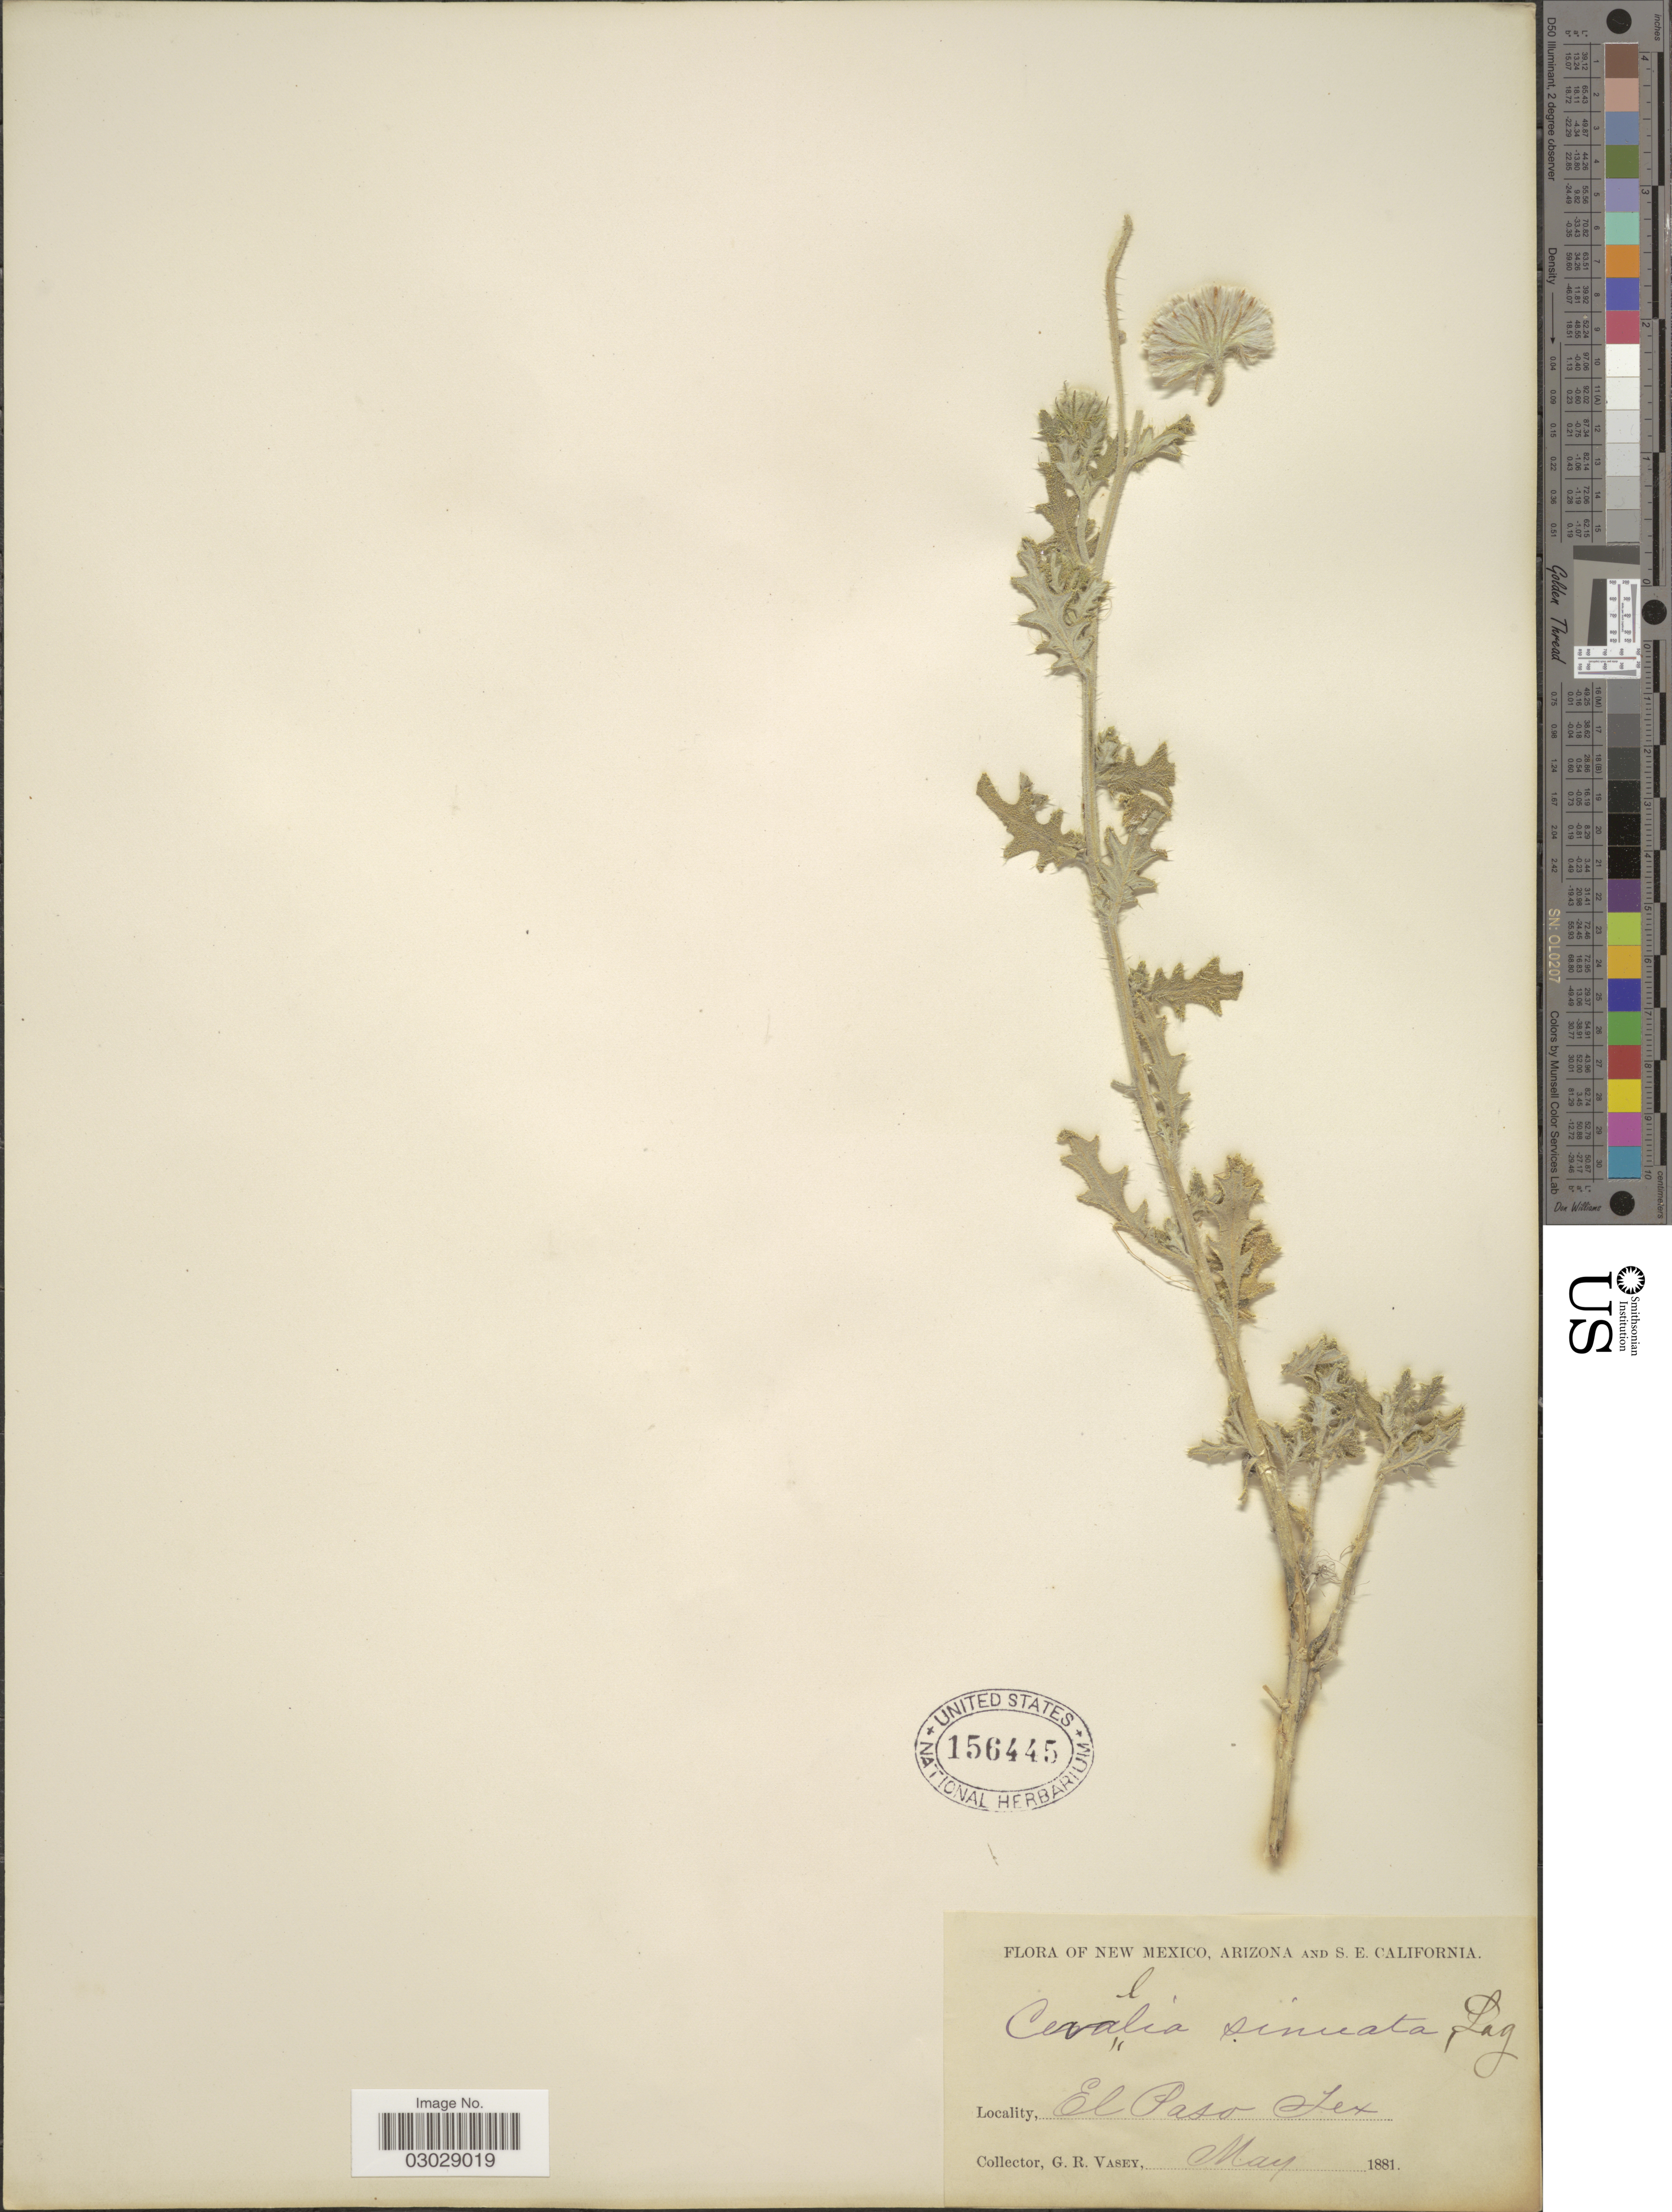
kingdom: Plantae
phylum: Tracheophyta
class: Magnoliopsida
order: Cornales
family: Loasaceae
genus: Cevallia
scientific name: Cevallia sinuata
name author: Lag.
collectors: G. R. Vasey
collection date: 1881-05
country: United States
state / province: Texas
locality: El Paso Tex.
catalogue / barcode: US 156445